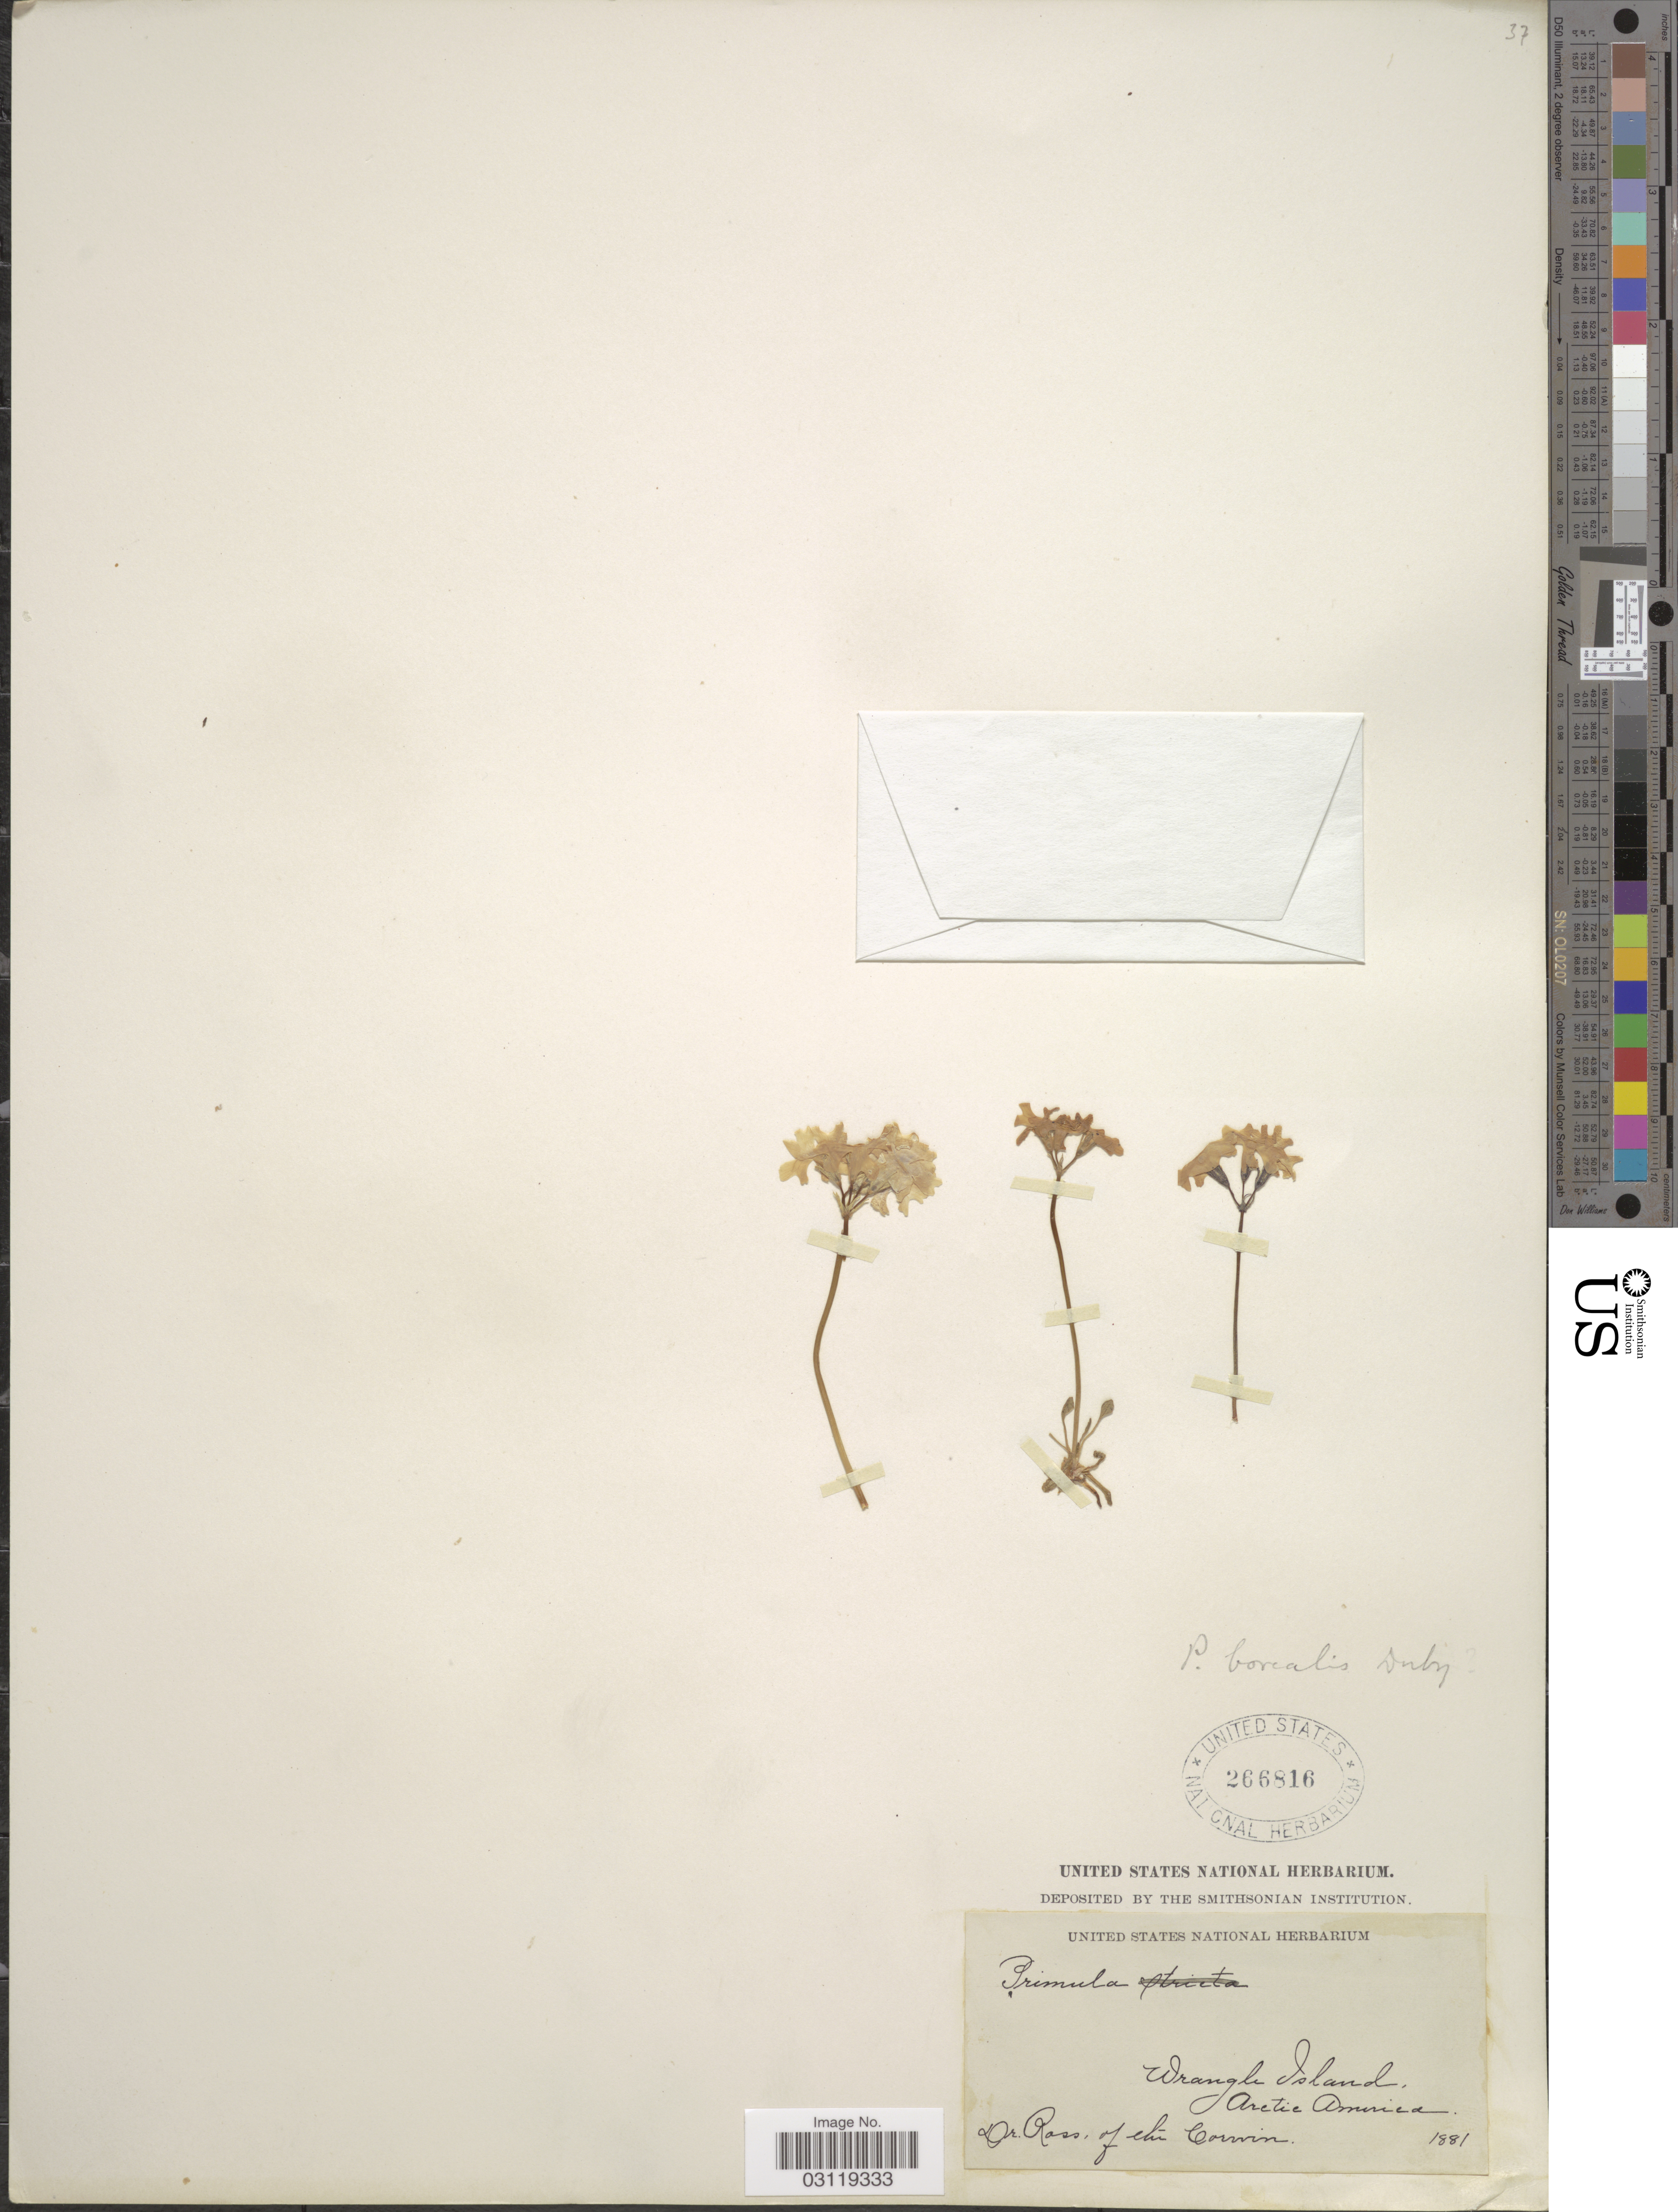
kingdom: Plantae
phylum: Tracheophyta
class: Magnoliopsida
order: Ericales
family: Primulaceae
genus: Primula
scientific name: Primula borealis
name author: Duby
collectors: -. Ross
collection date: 1881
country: Russian Federation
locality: Wrangle Island, Arctic America.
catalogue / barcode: US 266816